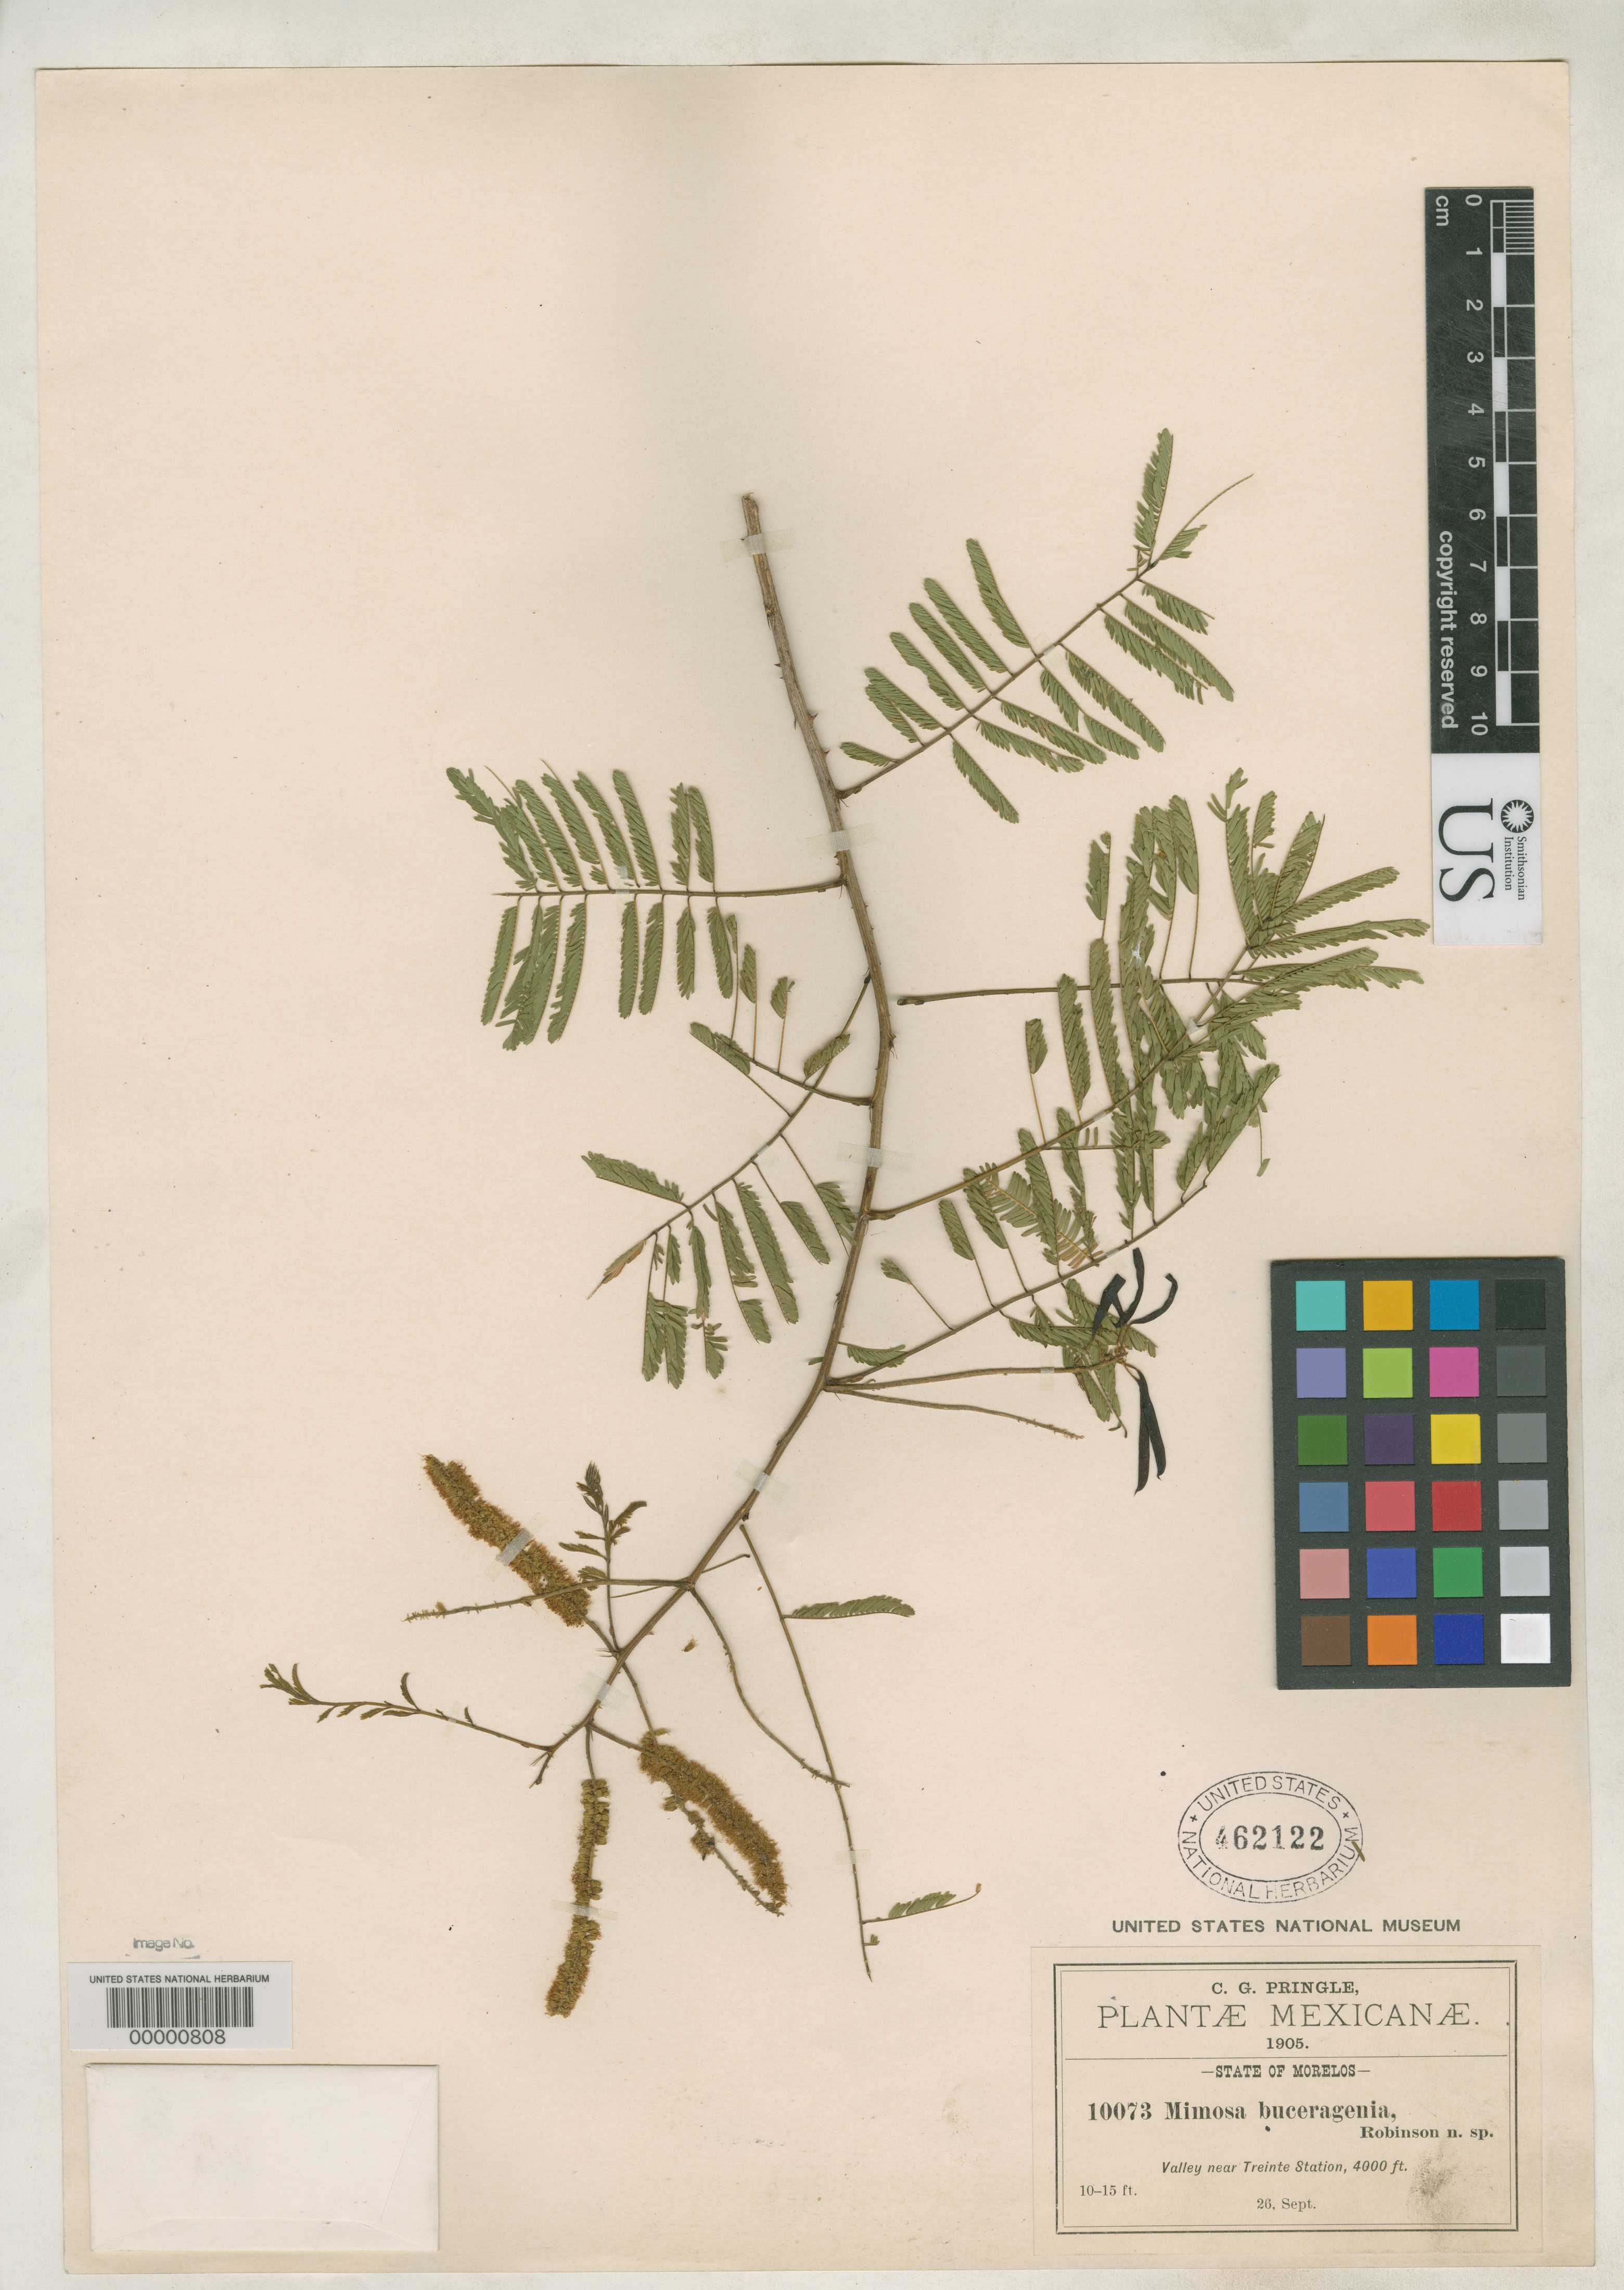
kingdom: Plantae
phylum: Tracheophyta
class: Magnoliopsida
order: Fabales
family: Fabaceae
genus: Mimosa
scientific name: Mimosa buceragenia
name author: B.L. Rob.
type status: Isotype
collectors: C. G. Pringle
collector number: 10073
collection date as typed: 26 Sep 1905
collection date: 1905-09-26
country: Mexico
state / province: Morelos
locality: Near Treinte Station, vicinity of Cuernavaca.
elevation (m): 1220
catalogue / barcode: US 462122